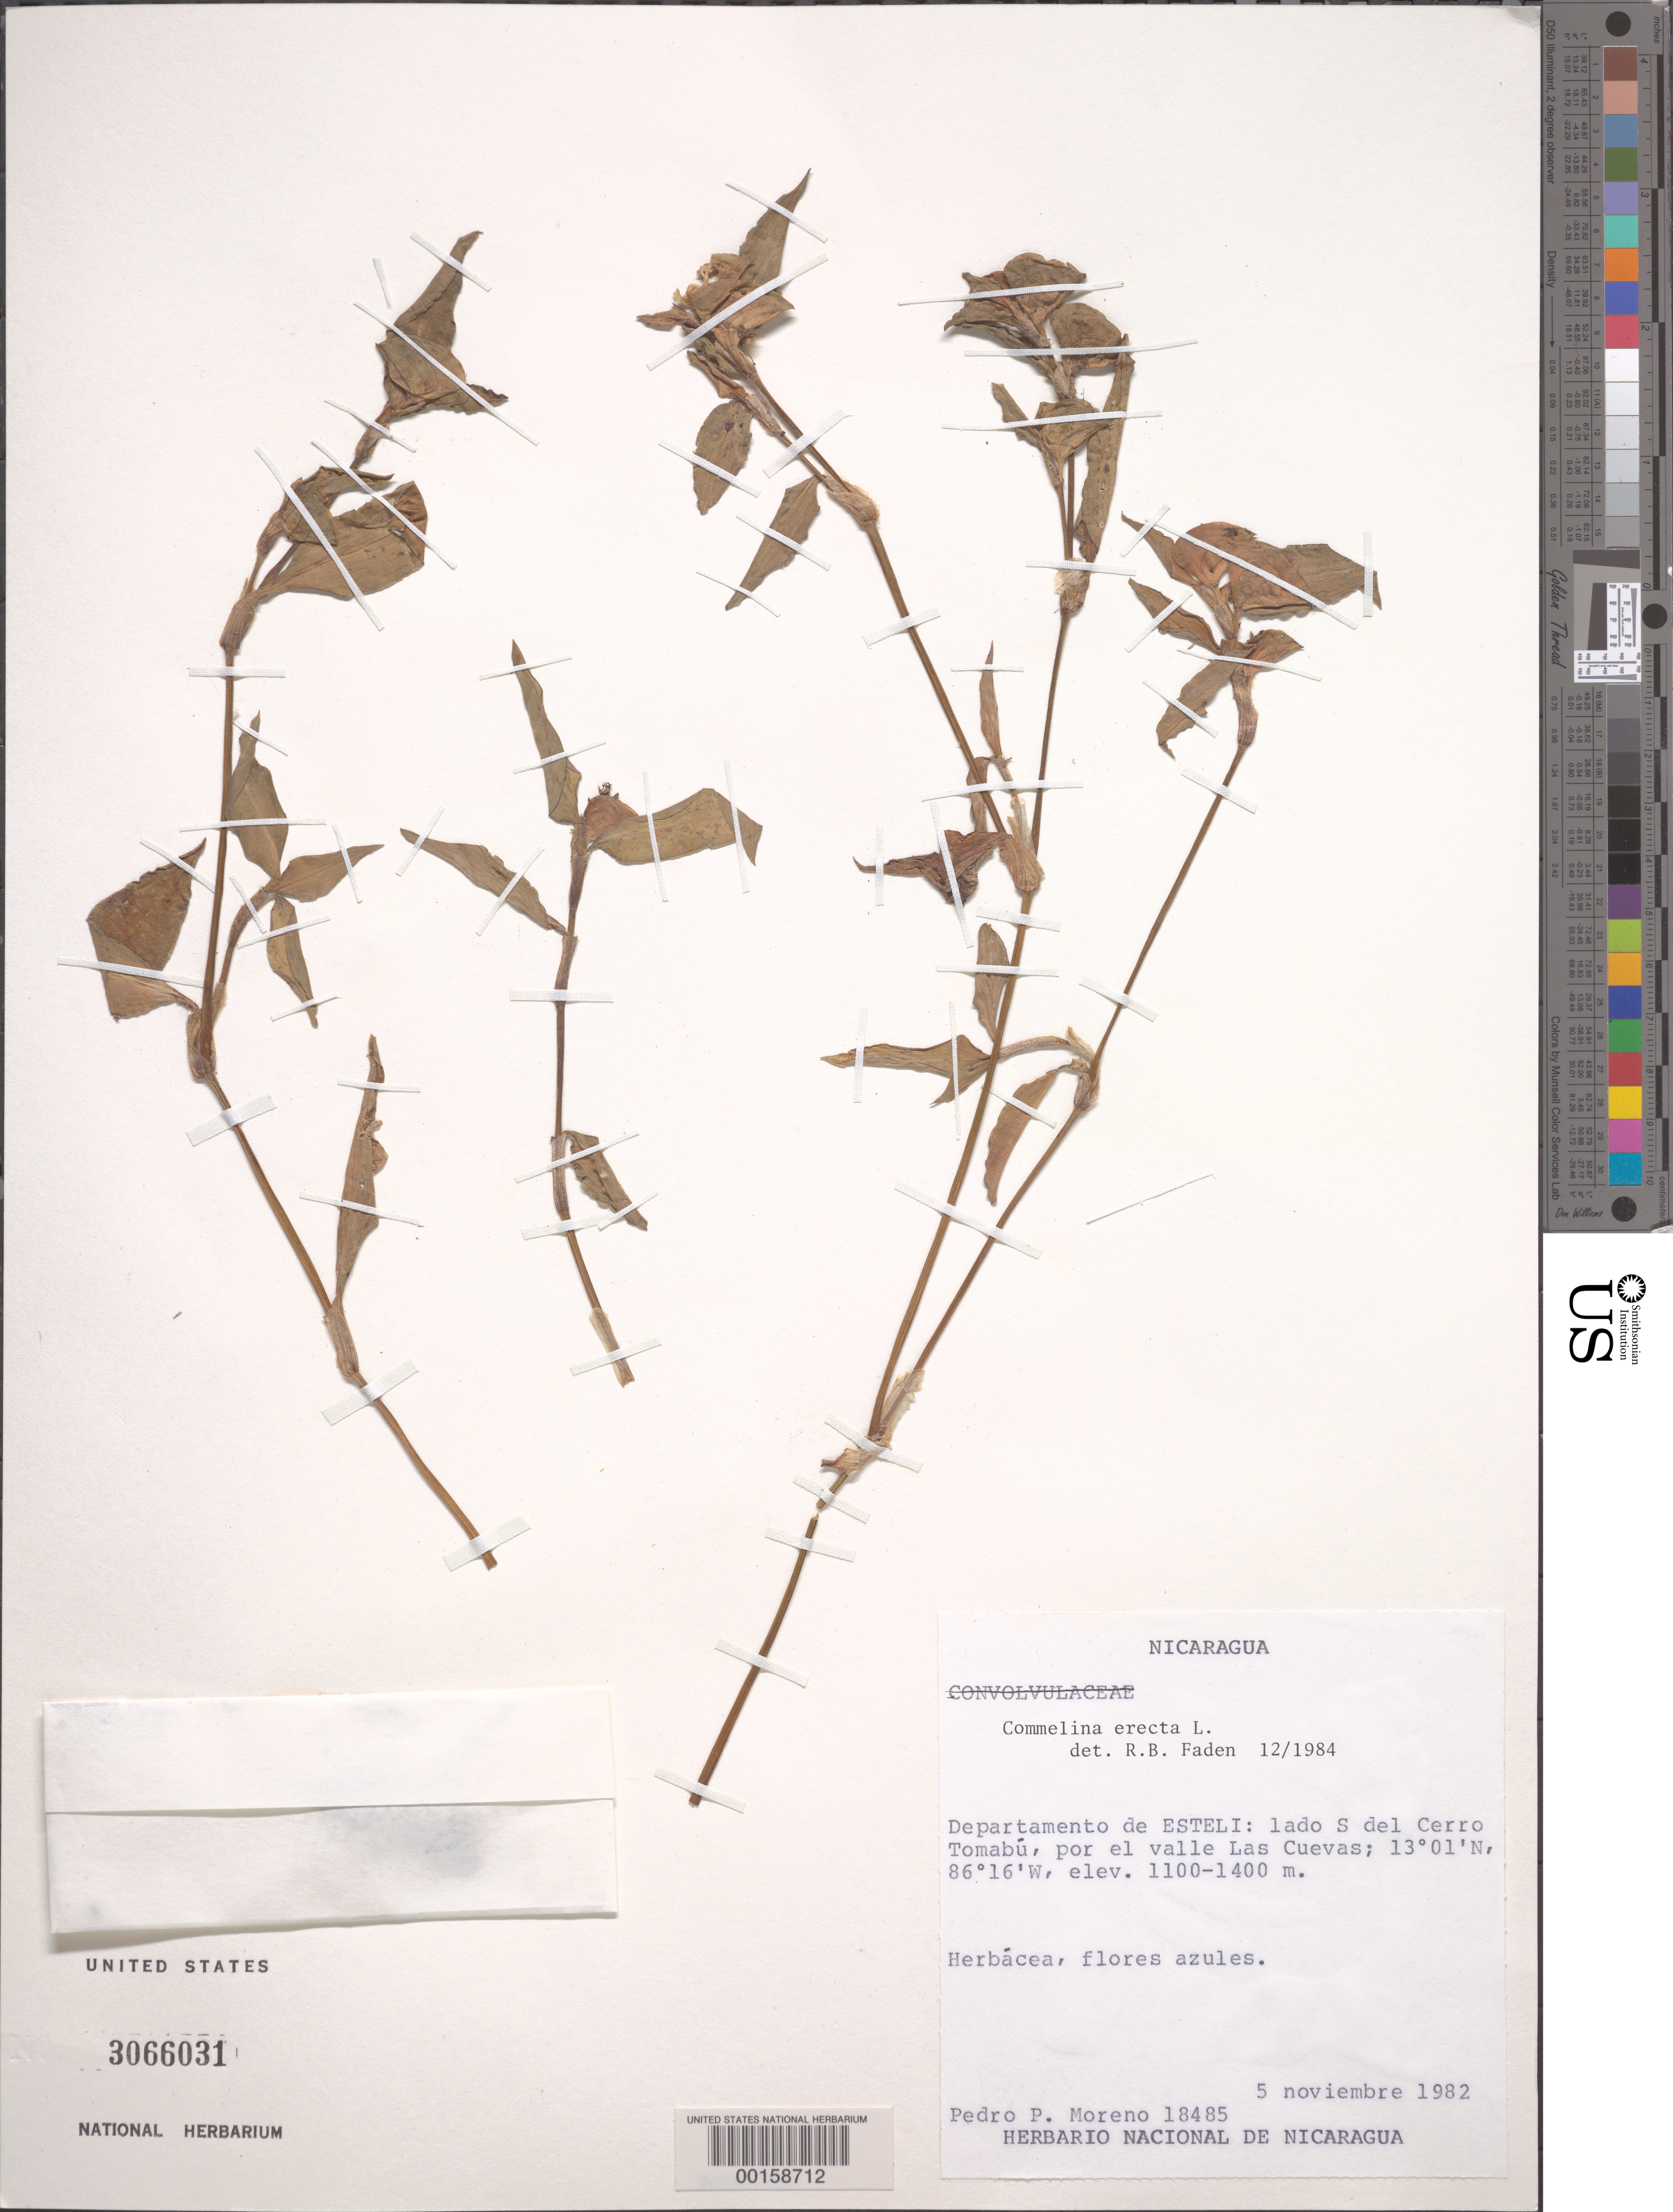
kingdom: Plantae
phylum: Tracheophyta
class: Liliopsida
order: Commelinales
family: Commelinaceae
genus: Commelina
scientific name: Commelina erecta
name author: L.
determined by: Faden, Robert B., (US), Smithsonian Institution - National Museum of Natural History (UNITED STATES)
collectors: P. Moreno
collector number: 18485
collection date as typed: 05 Nov 1982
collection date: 1982-11-05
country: Nicaragua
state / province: Estelí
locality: S of cerro tomabu, near valle las cuevas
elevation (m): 1100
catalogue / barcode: US 3066031